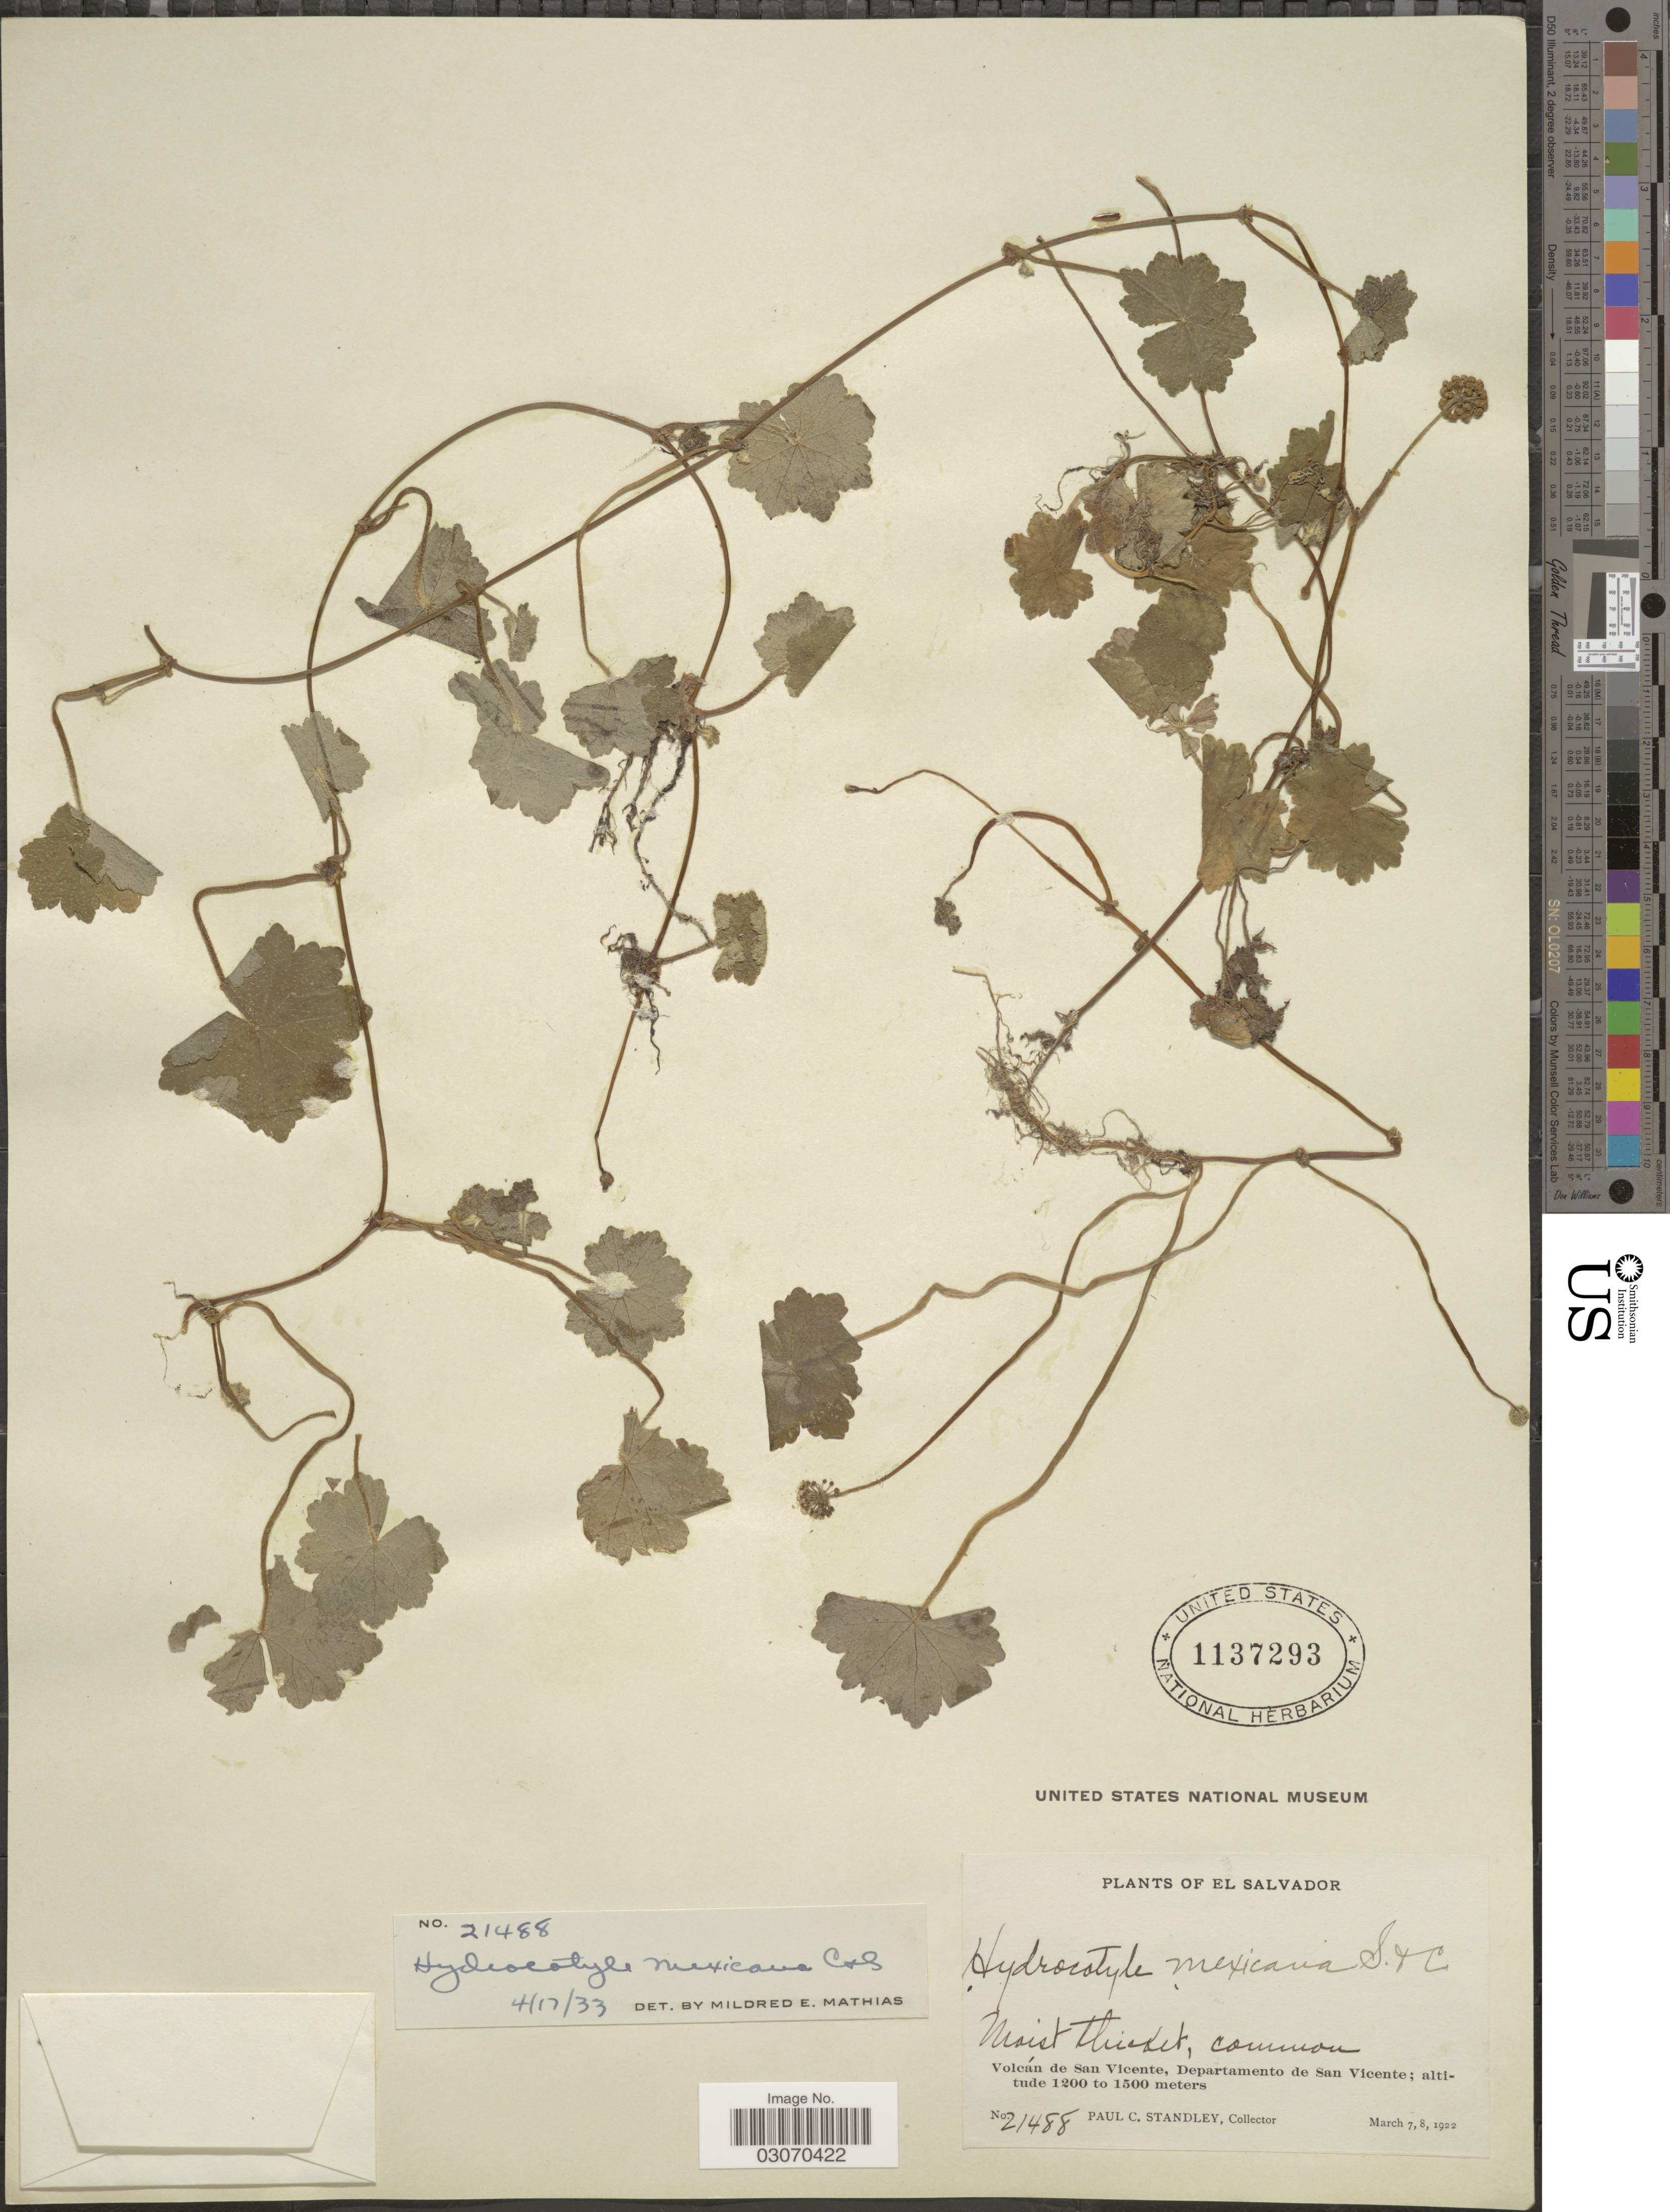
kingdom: Plantae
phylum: Tracheophyta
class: Magnoliopsida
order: Apiales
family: Araliaceae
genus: Hydrocotyle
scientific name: Hydrocotyle mexicana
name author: Schltdl. & Cham.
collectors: P. C. Standley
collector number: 21488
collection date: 1922-03-07/1922-03-08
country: El Salvador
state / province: San Vincente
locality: Volcán de San Vicente, Departamento de San Vicente.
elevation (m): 1200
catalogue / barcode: US 1137293